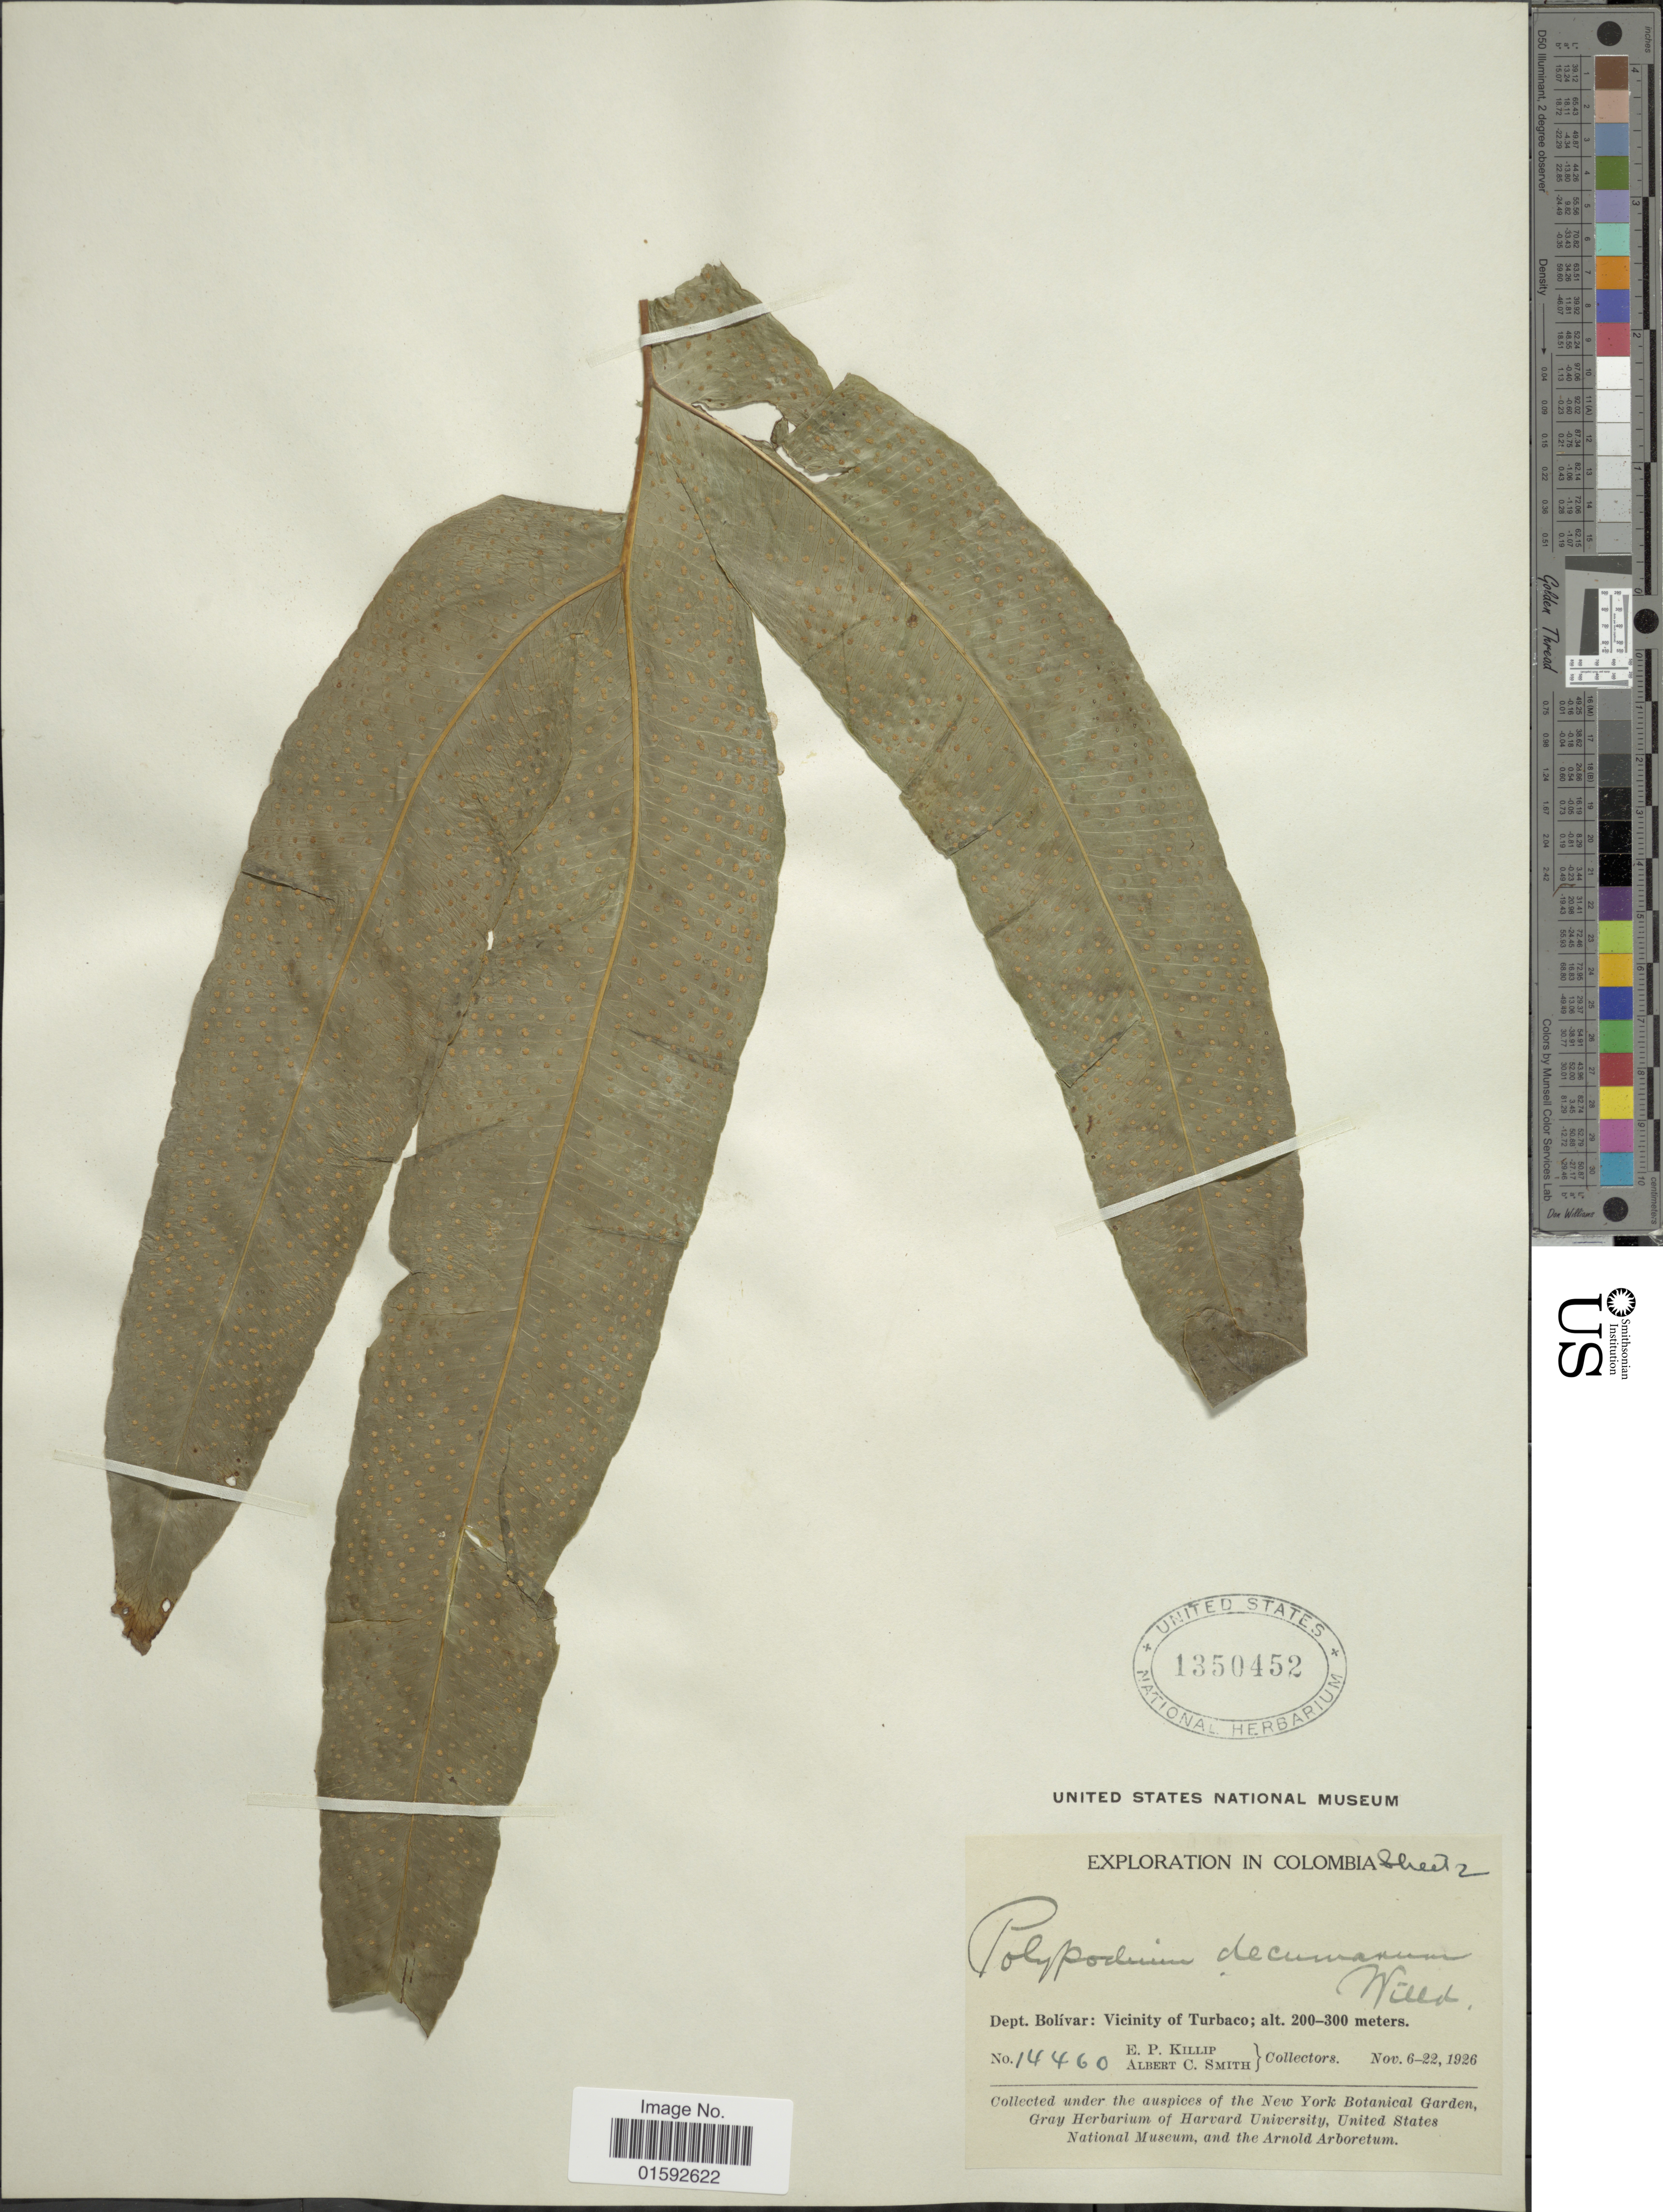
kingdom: Plantae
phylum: Tracheophyta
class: Polypodiopsida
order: Polypodiales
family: Polypodiaceae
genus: Phlebodium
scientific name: Phlebodium decumanum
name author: (Willd.) J. Sm.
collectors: E. P. Killip & A. C. Smith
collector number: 14460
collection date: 1926-11-06/1926-11-22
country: Colombia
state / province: Bolívar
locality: Colombia, Dept. Bolívar: Vicinity of Turbaco.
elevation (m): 200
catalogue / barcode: US 1350452